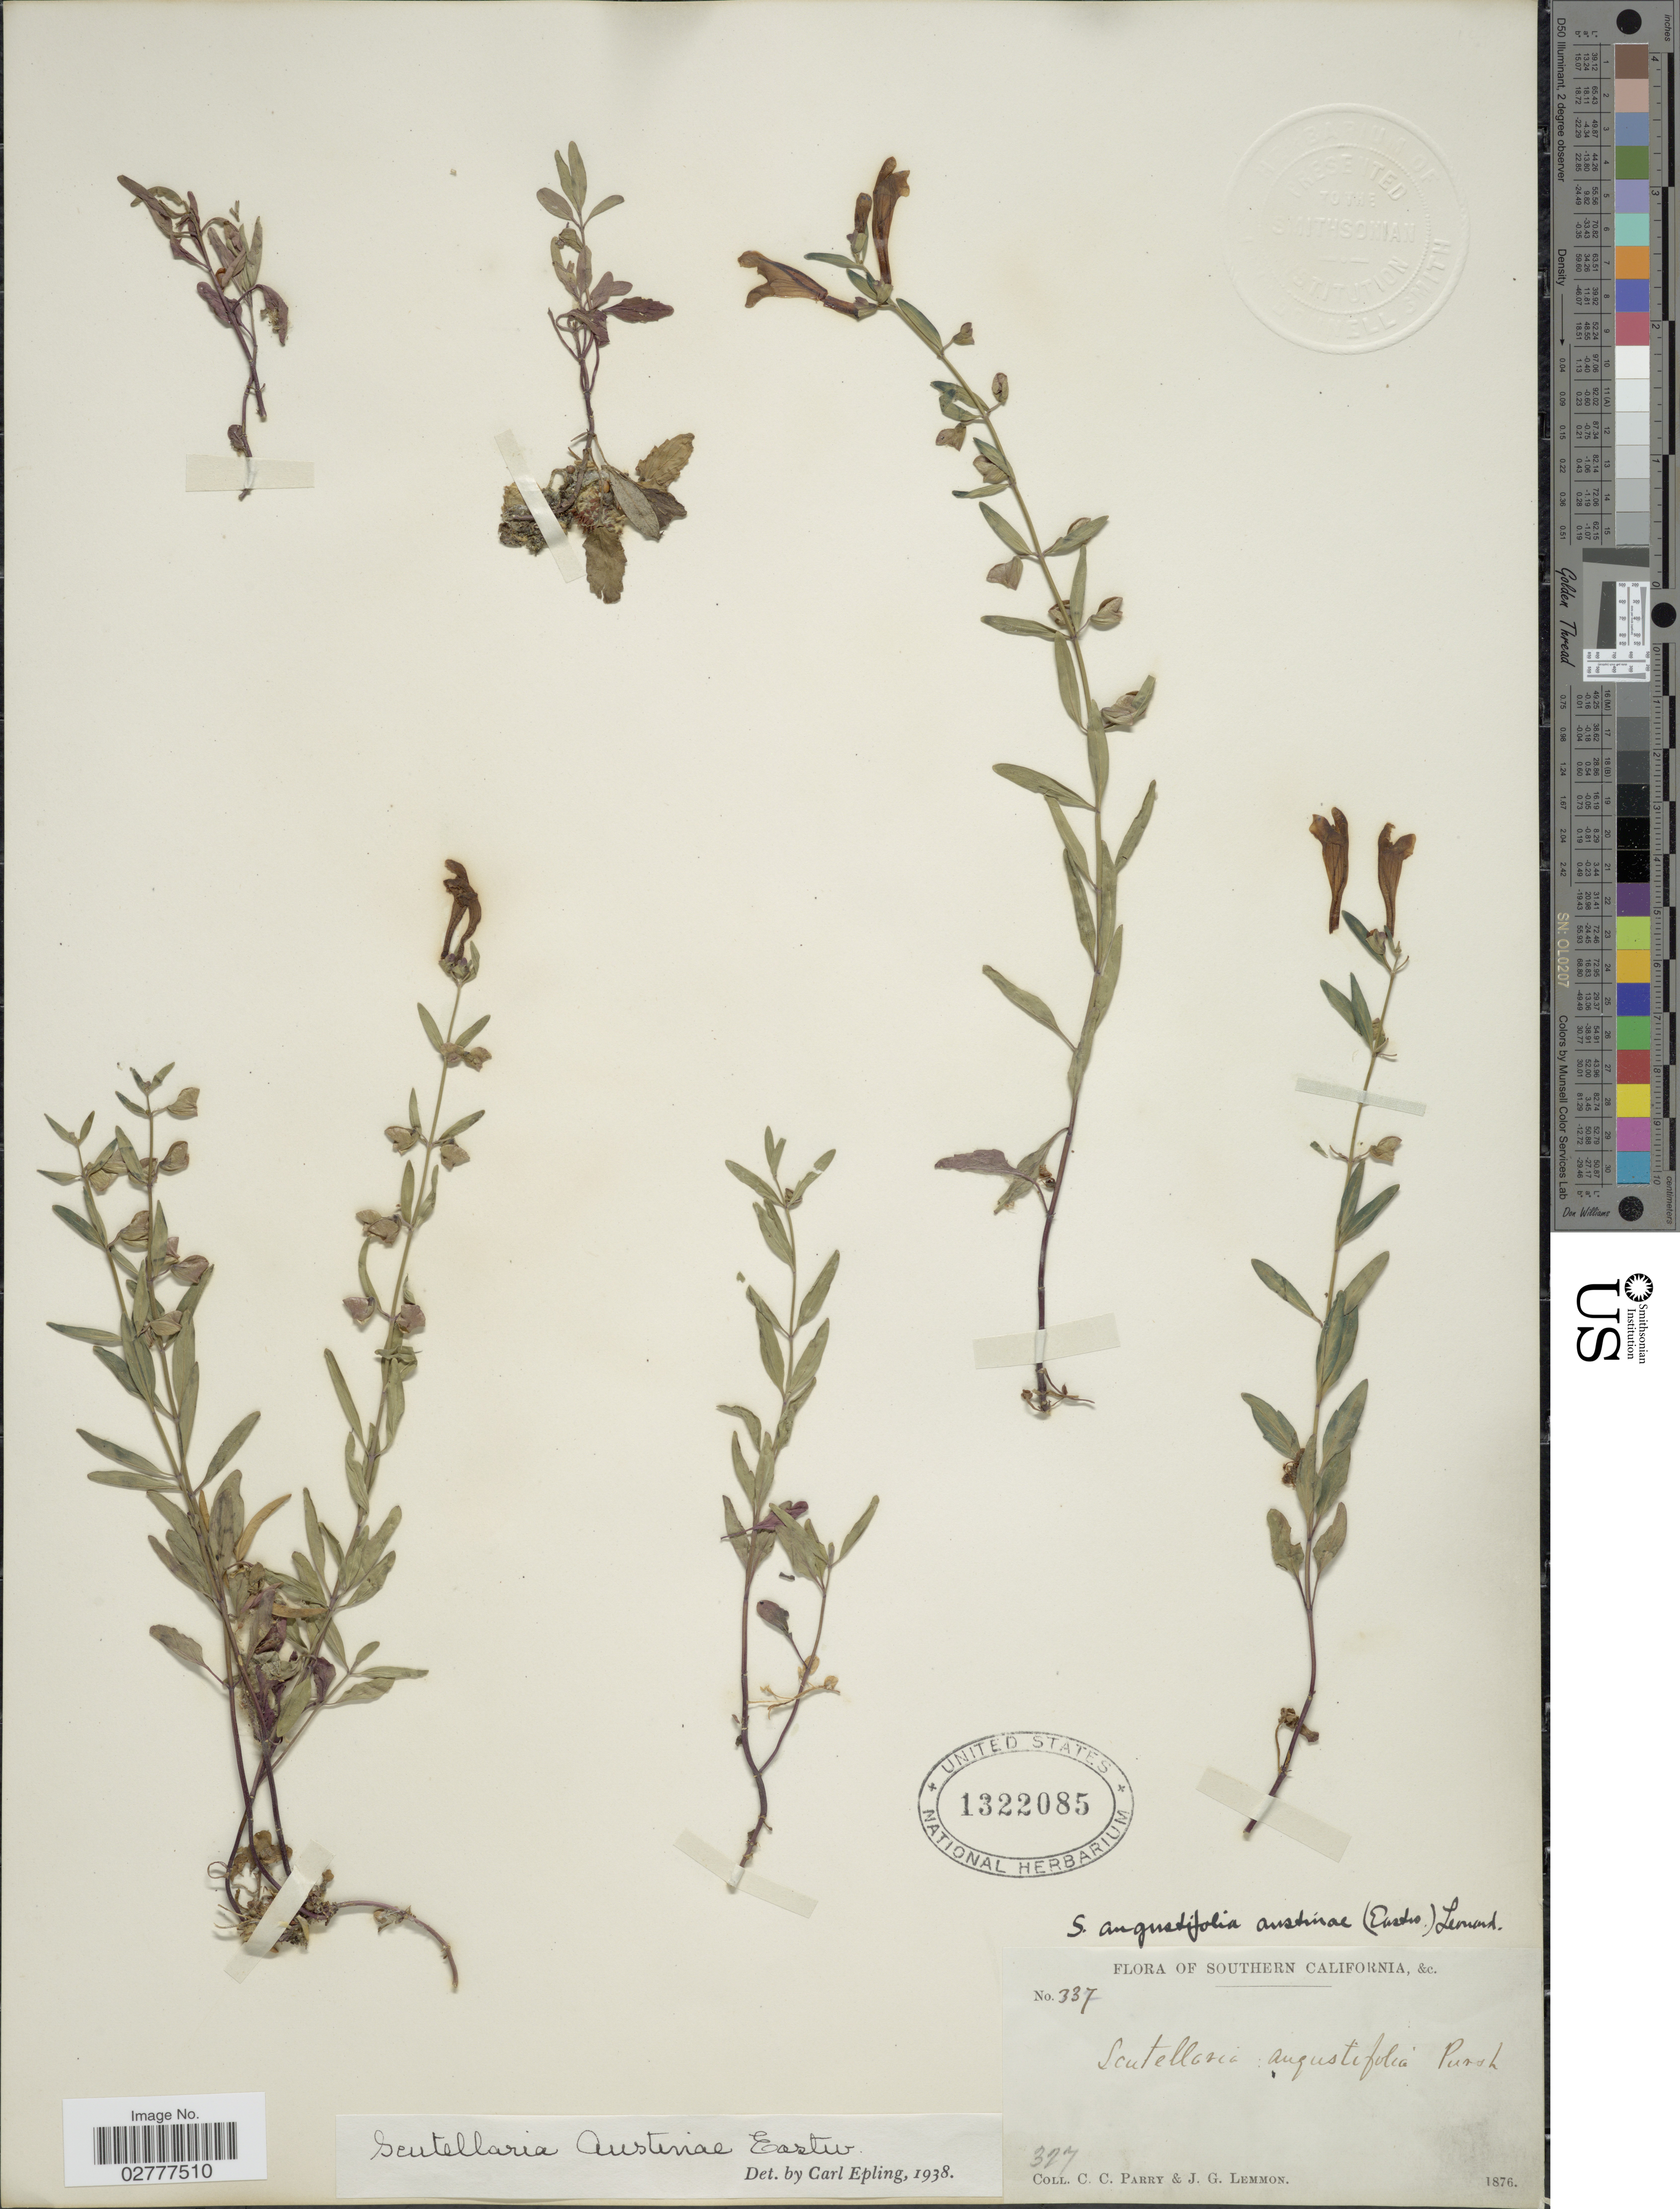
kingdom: Plantae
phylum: Tracheophyta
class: Magnoliopsida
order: Lamiales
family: Lamiaceae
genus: Scutellaria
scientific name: Scutellaria austinae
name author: Eastw.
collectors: C. C. Parry & J. Lemmon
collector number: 337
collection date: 1876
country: United States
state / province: California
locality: Southern California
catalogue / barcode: US 1322085